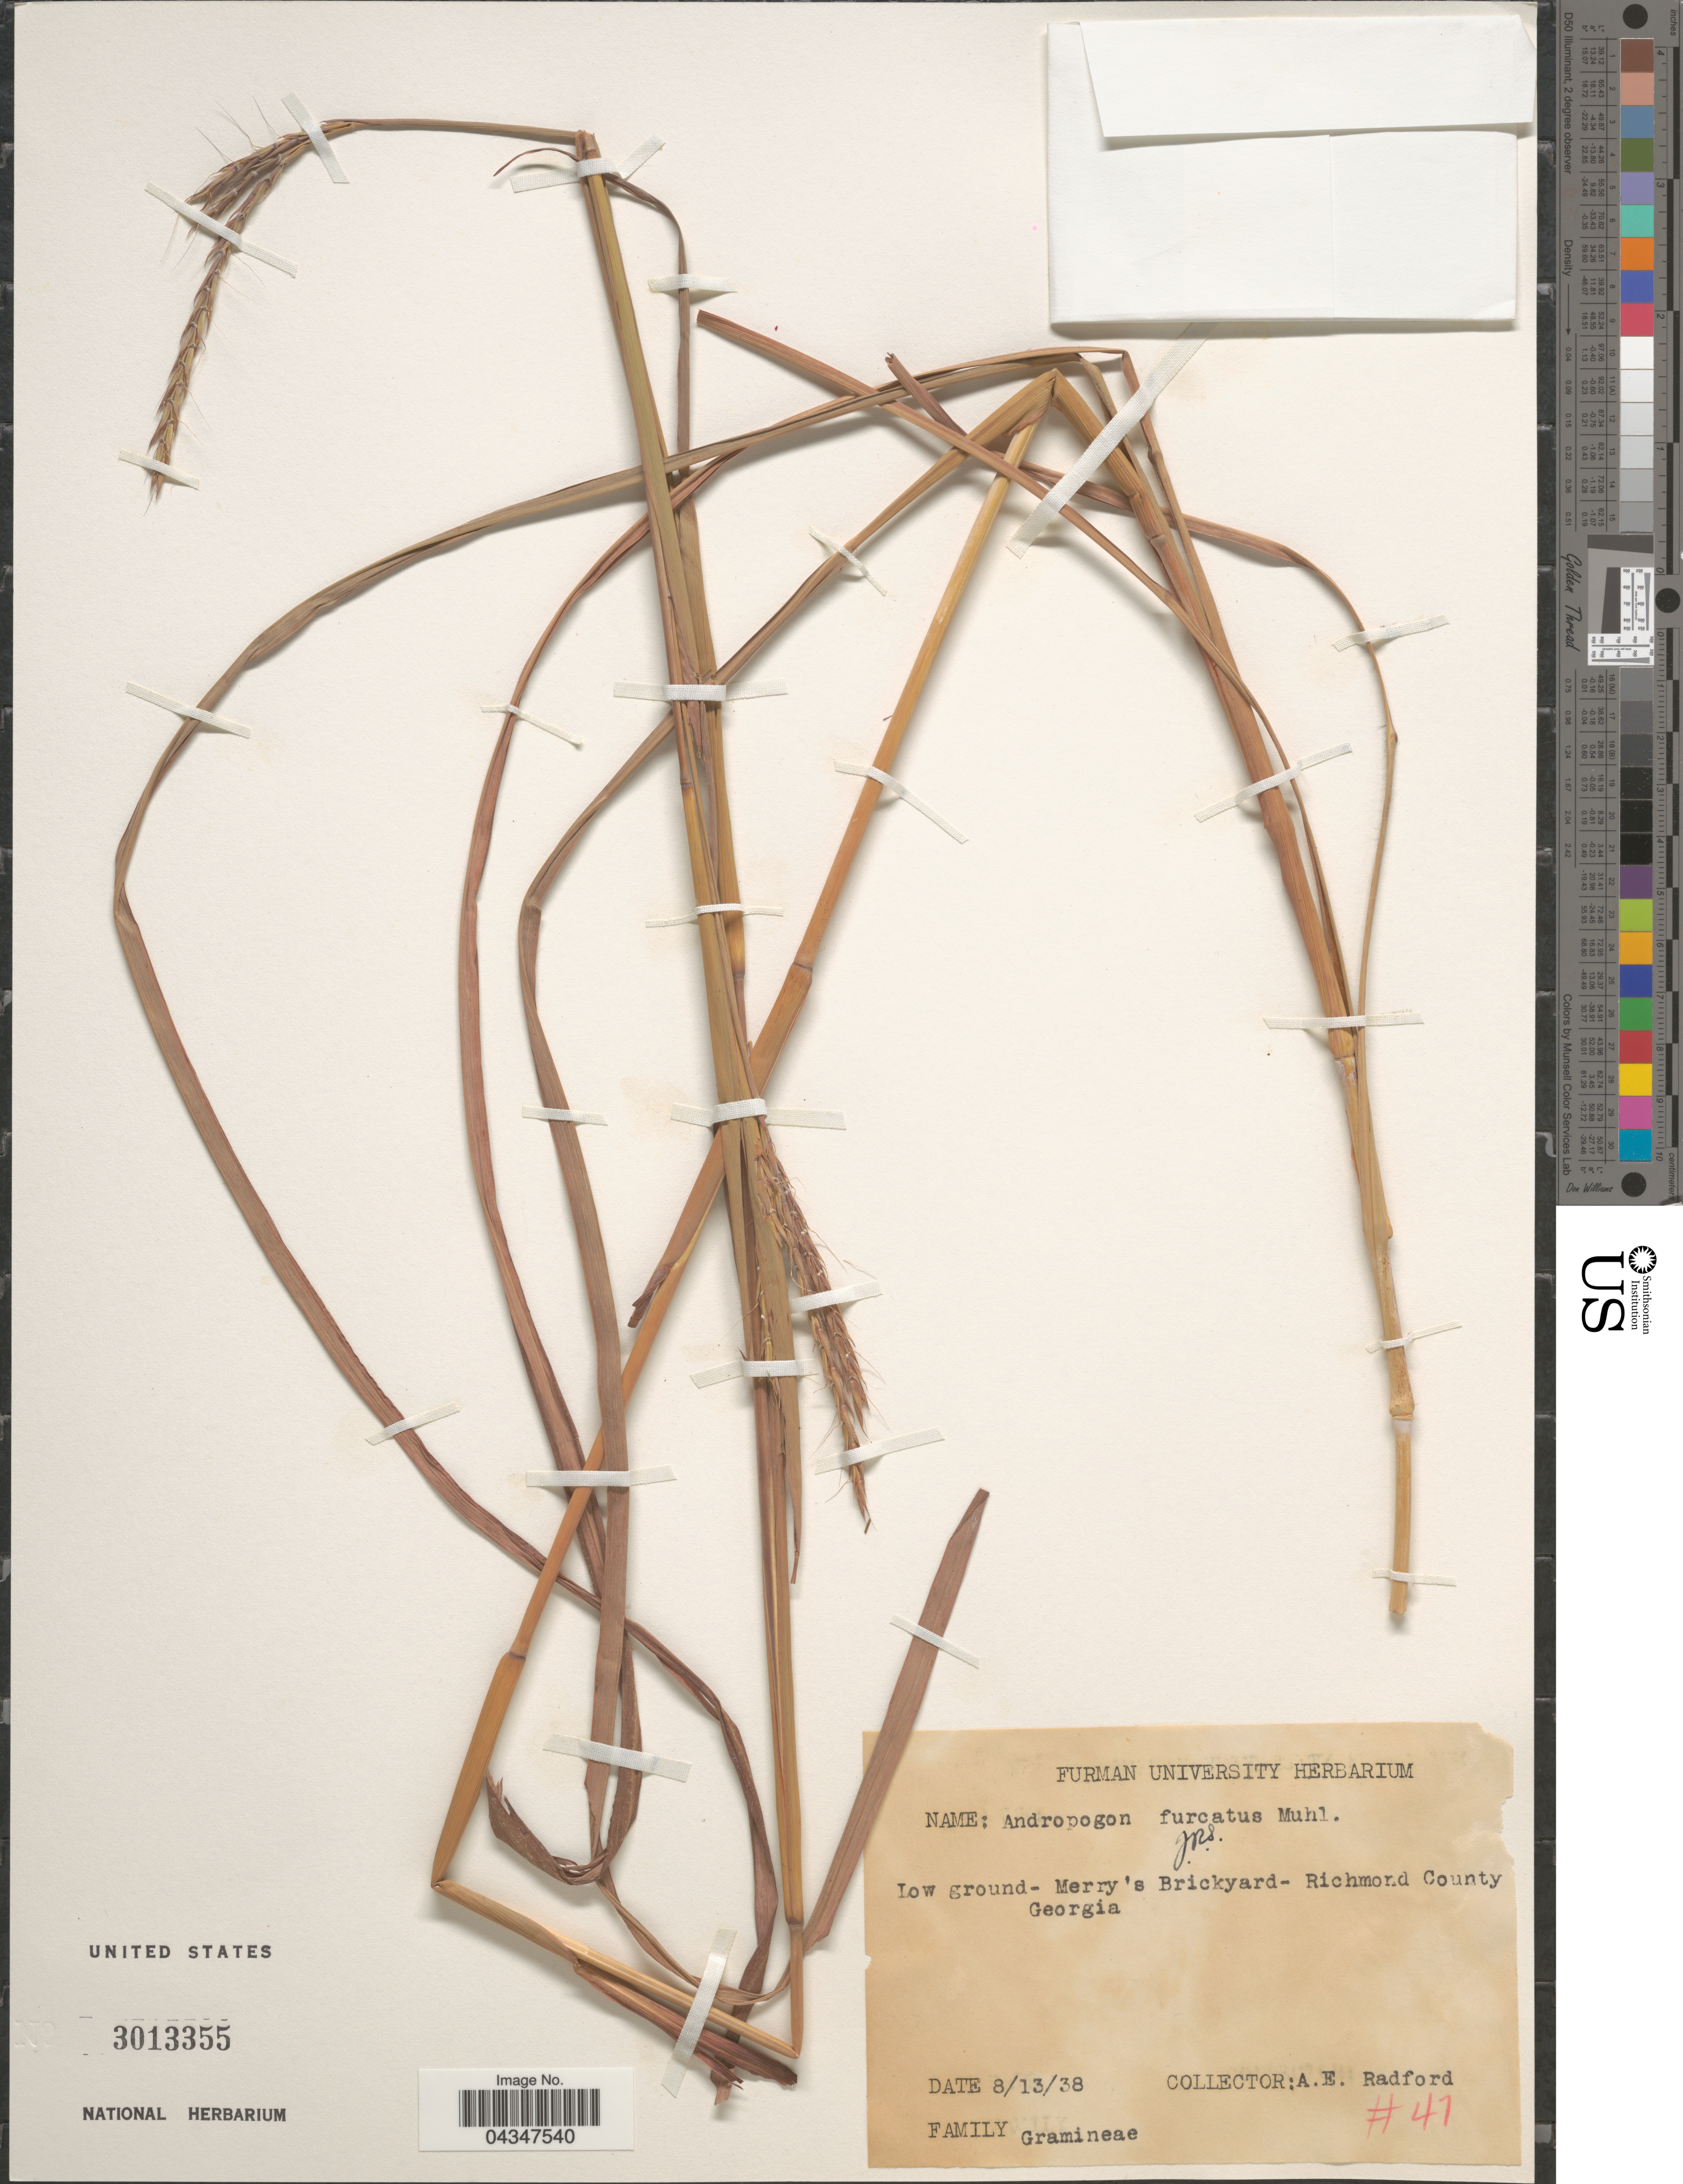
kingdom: Plantae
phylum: Tracheophyta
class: Liliopsida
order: Poales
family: Poaceae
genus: Andropogon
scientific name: Andropogon gerardii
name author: Vitman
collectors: A. E. Radford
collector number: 47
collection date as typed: Transcribed d/m/y: 13/8/38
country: United States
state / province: Georgia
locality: Merry's Brickyard- Richmond County.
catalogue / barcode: US 3013355